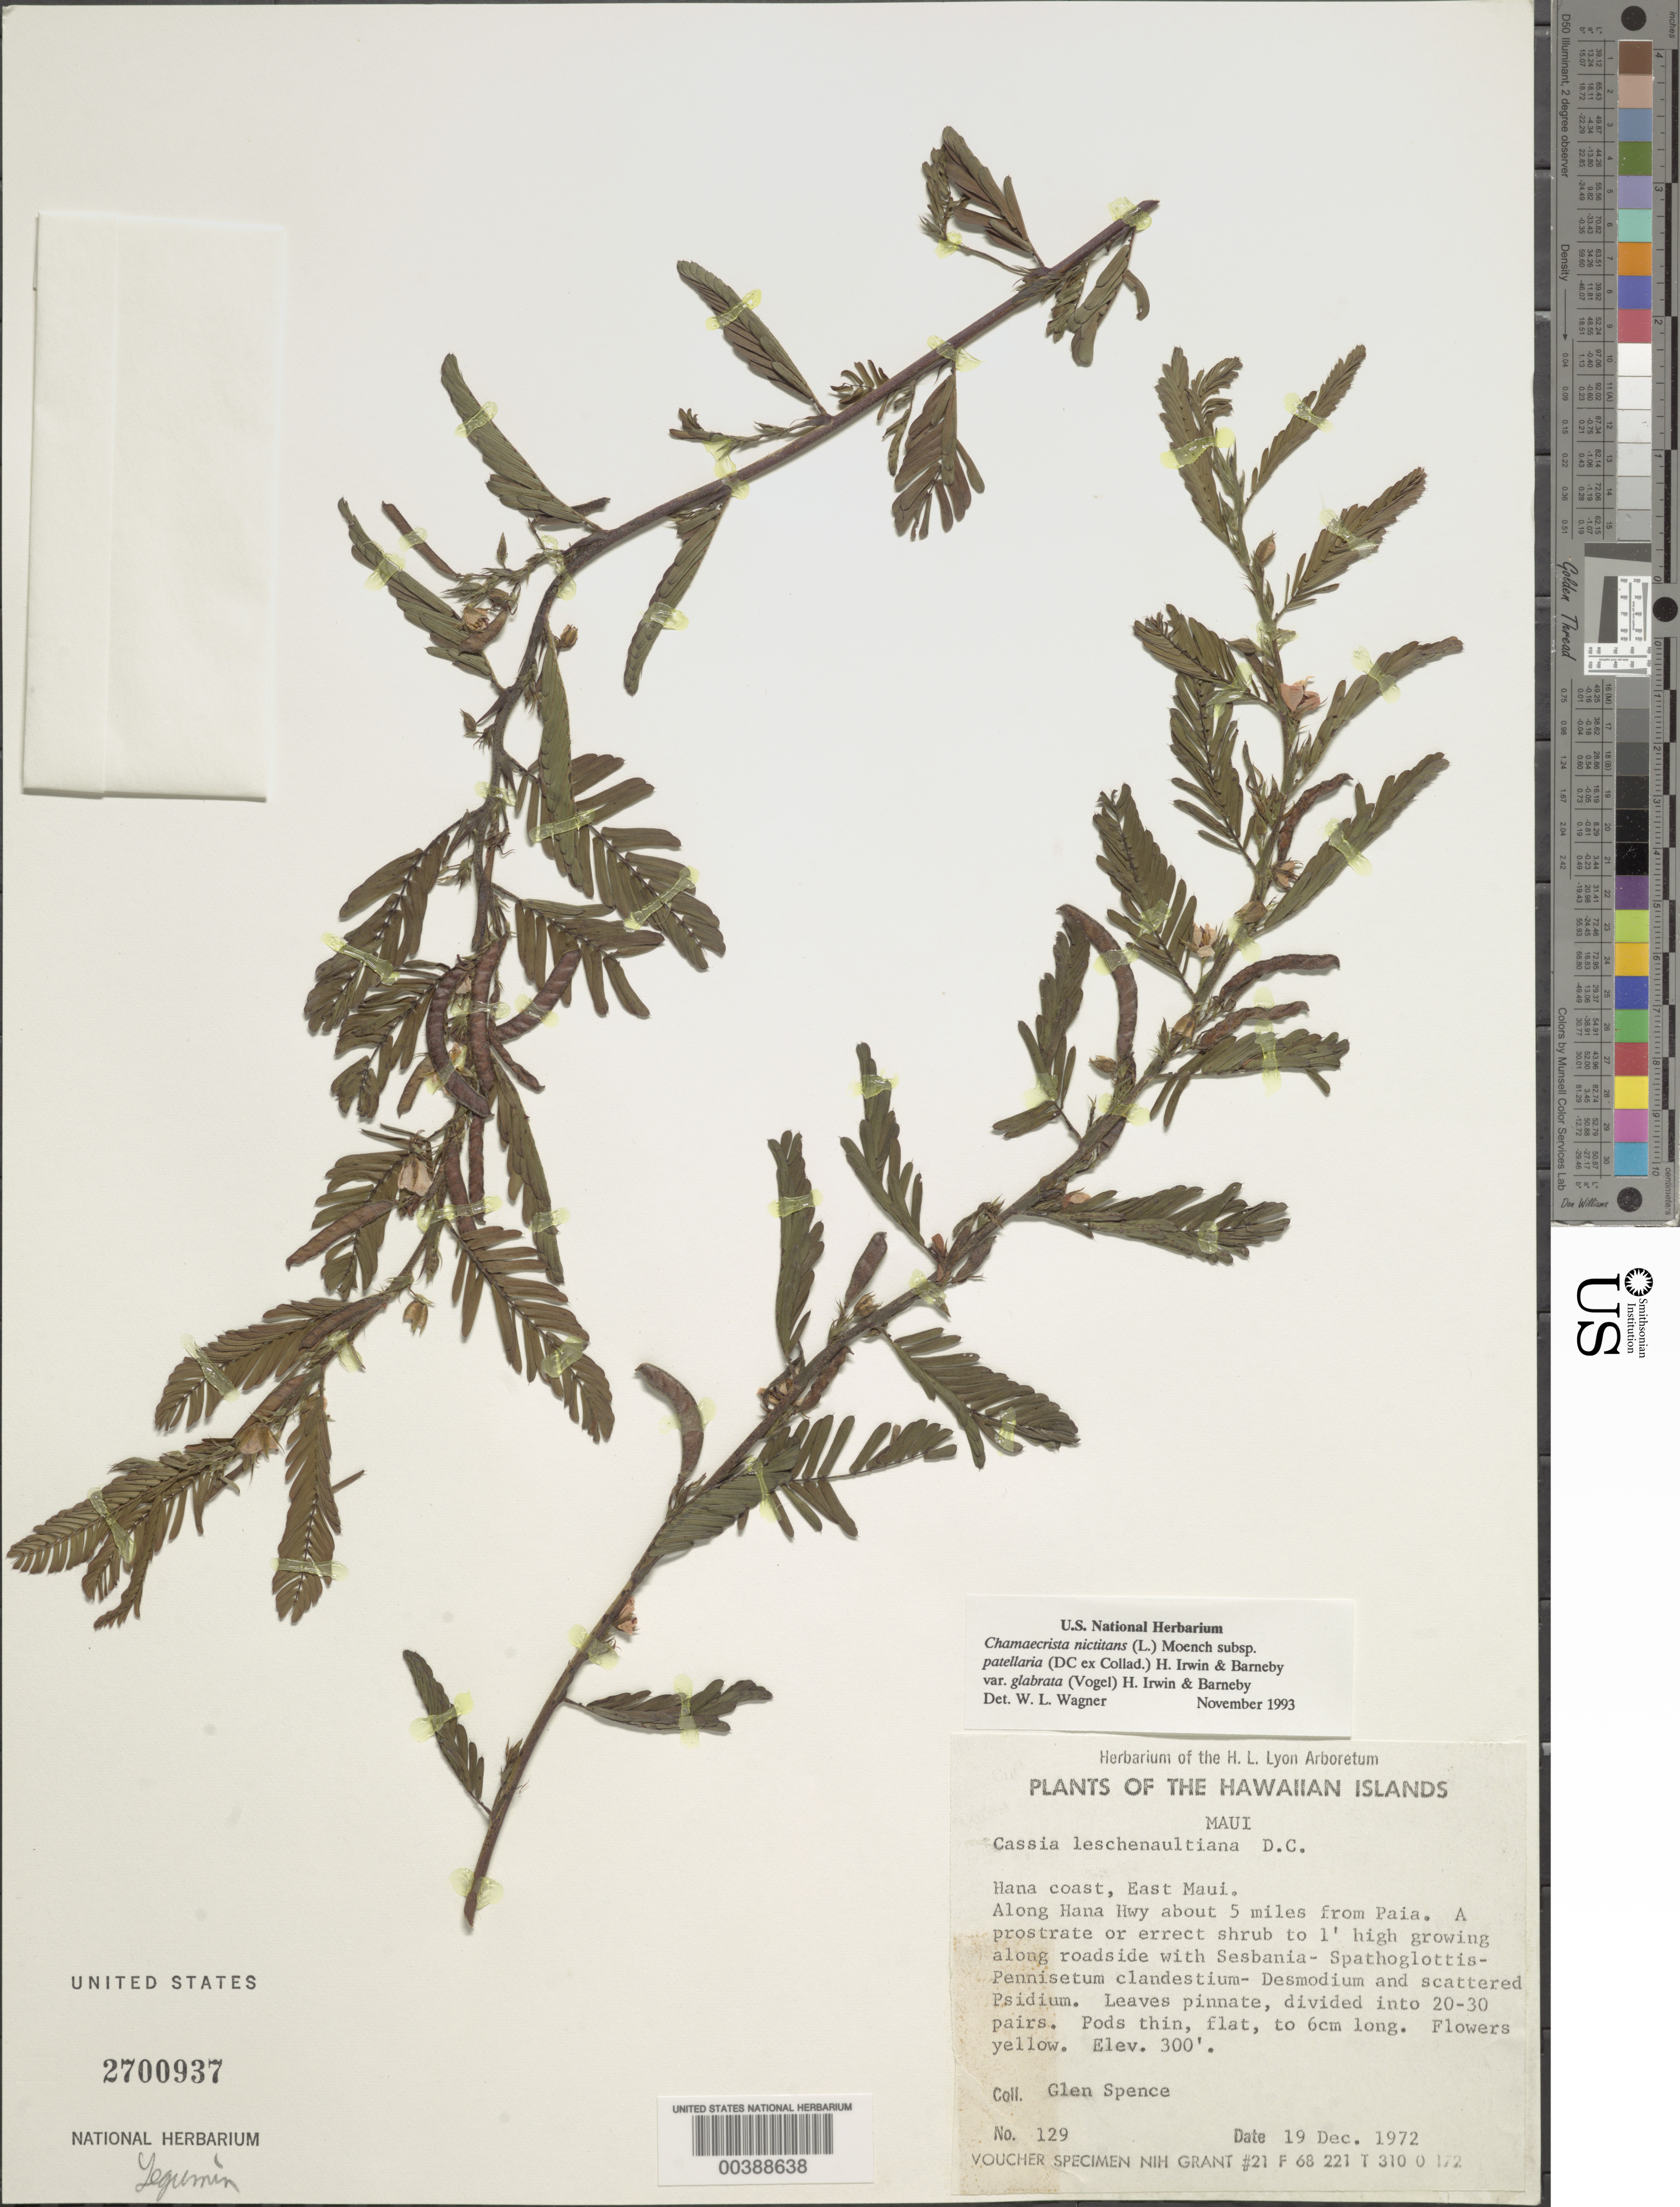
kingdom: Plantae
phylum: Tracheophyta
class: Magnoliopsida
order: Fabales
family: Fabaceae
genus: Chamaecrista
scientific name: Chamaecrista nictitans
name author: (L.) Moench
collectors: G. Spence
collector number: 129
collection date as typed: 19 Dec 1972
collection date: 1972-12-19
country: United States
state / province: Hawaii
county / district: Maui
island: Maui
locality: Along hana hwy about 5 mi from paia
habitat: Along roadside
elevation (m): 91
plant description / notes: NIH grant 21 F 68 221 T 310 O 172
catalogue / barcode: US 2700937